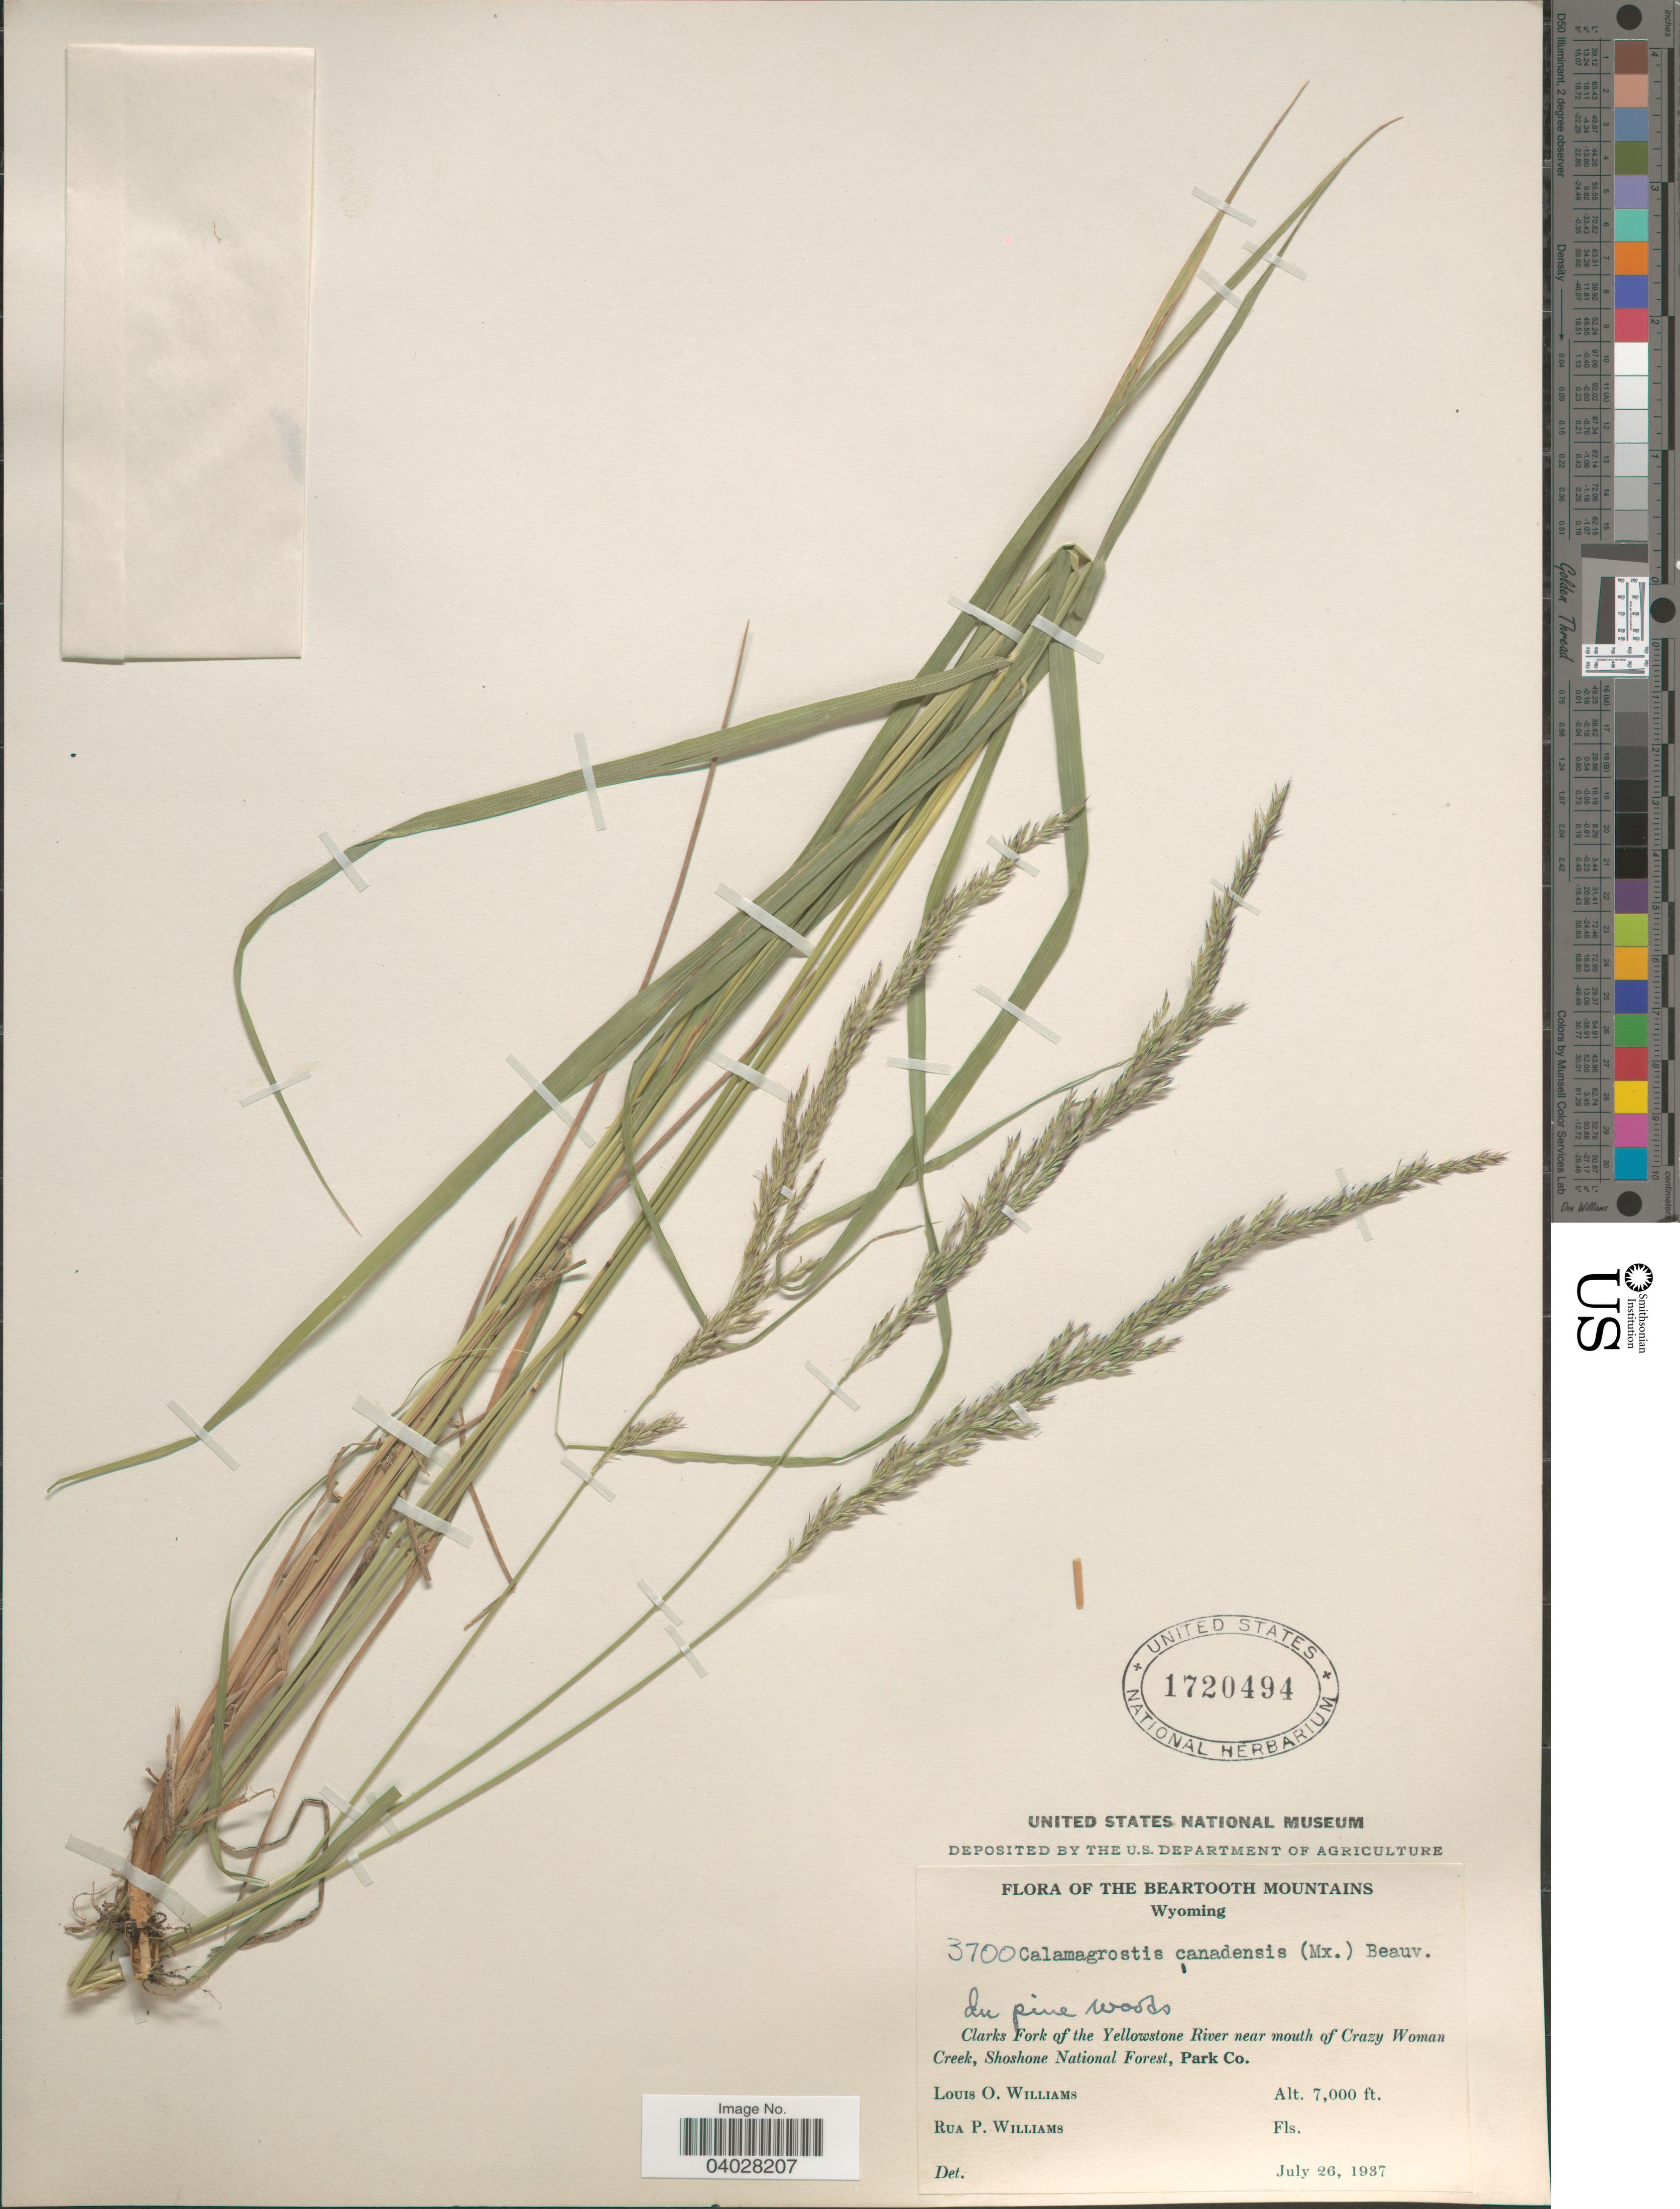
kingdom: Plantae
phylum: Tracheophyta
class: Liliopsida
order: Poales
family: Poaceae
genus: Calamagrostis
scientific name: Calamagrostis canadensis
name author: (Michx.) P. Beauv.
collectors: L. O. Williams & R. P. Williams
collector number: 3700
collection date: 1937-07-26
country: United States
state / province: Wyoming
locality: The Beartooth Mountains. Clarks Fork of the Yellowstone River near mouth of Crazy Woman Creek, Shoshone National Forest, Park Co.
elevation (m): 2134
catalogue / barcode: US 1720494